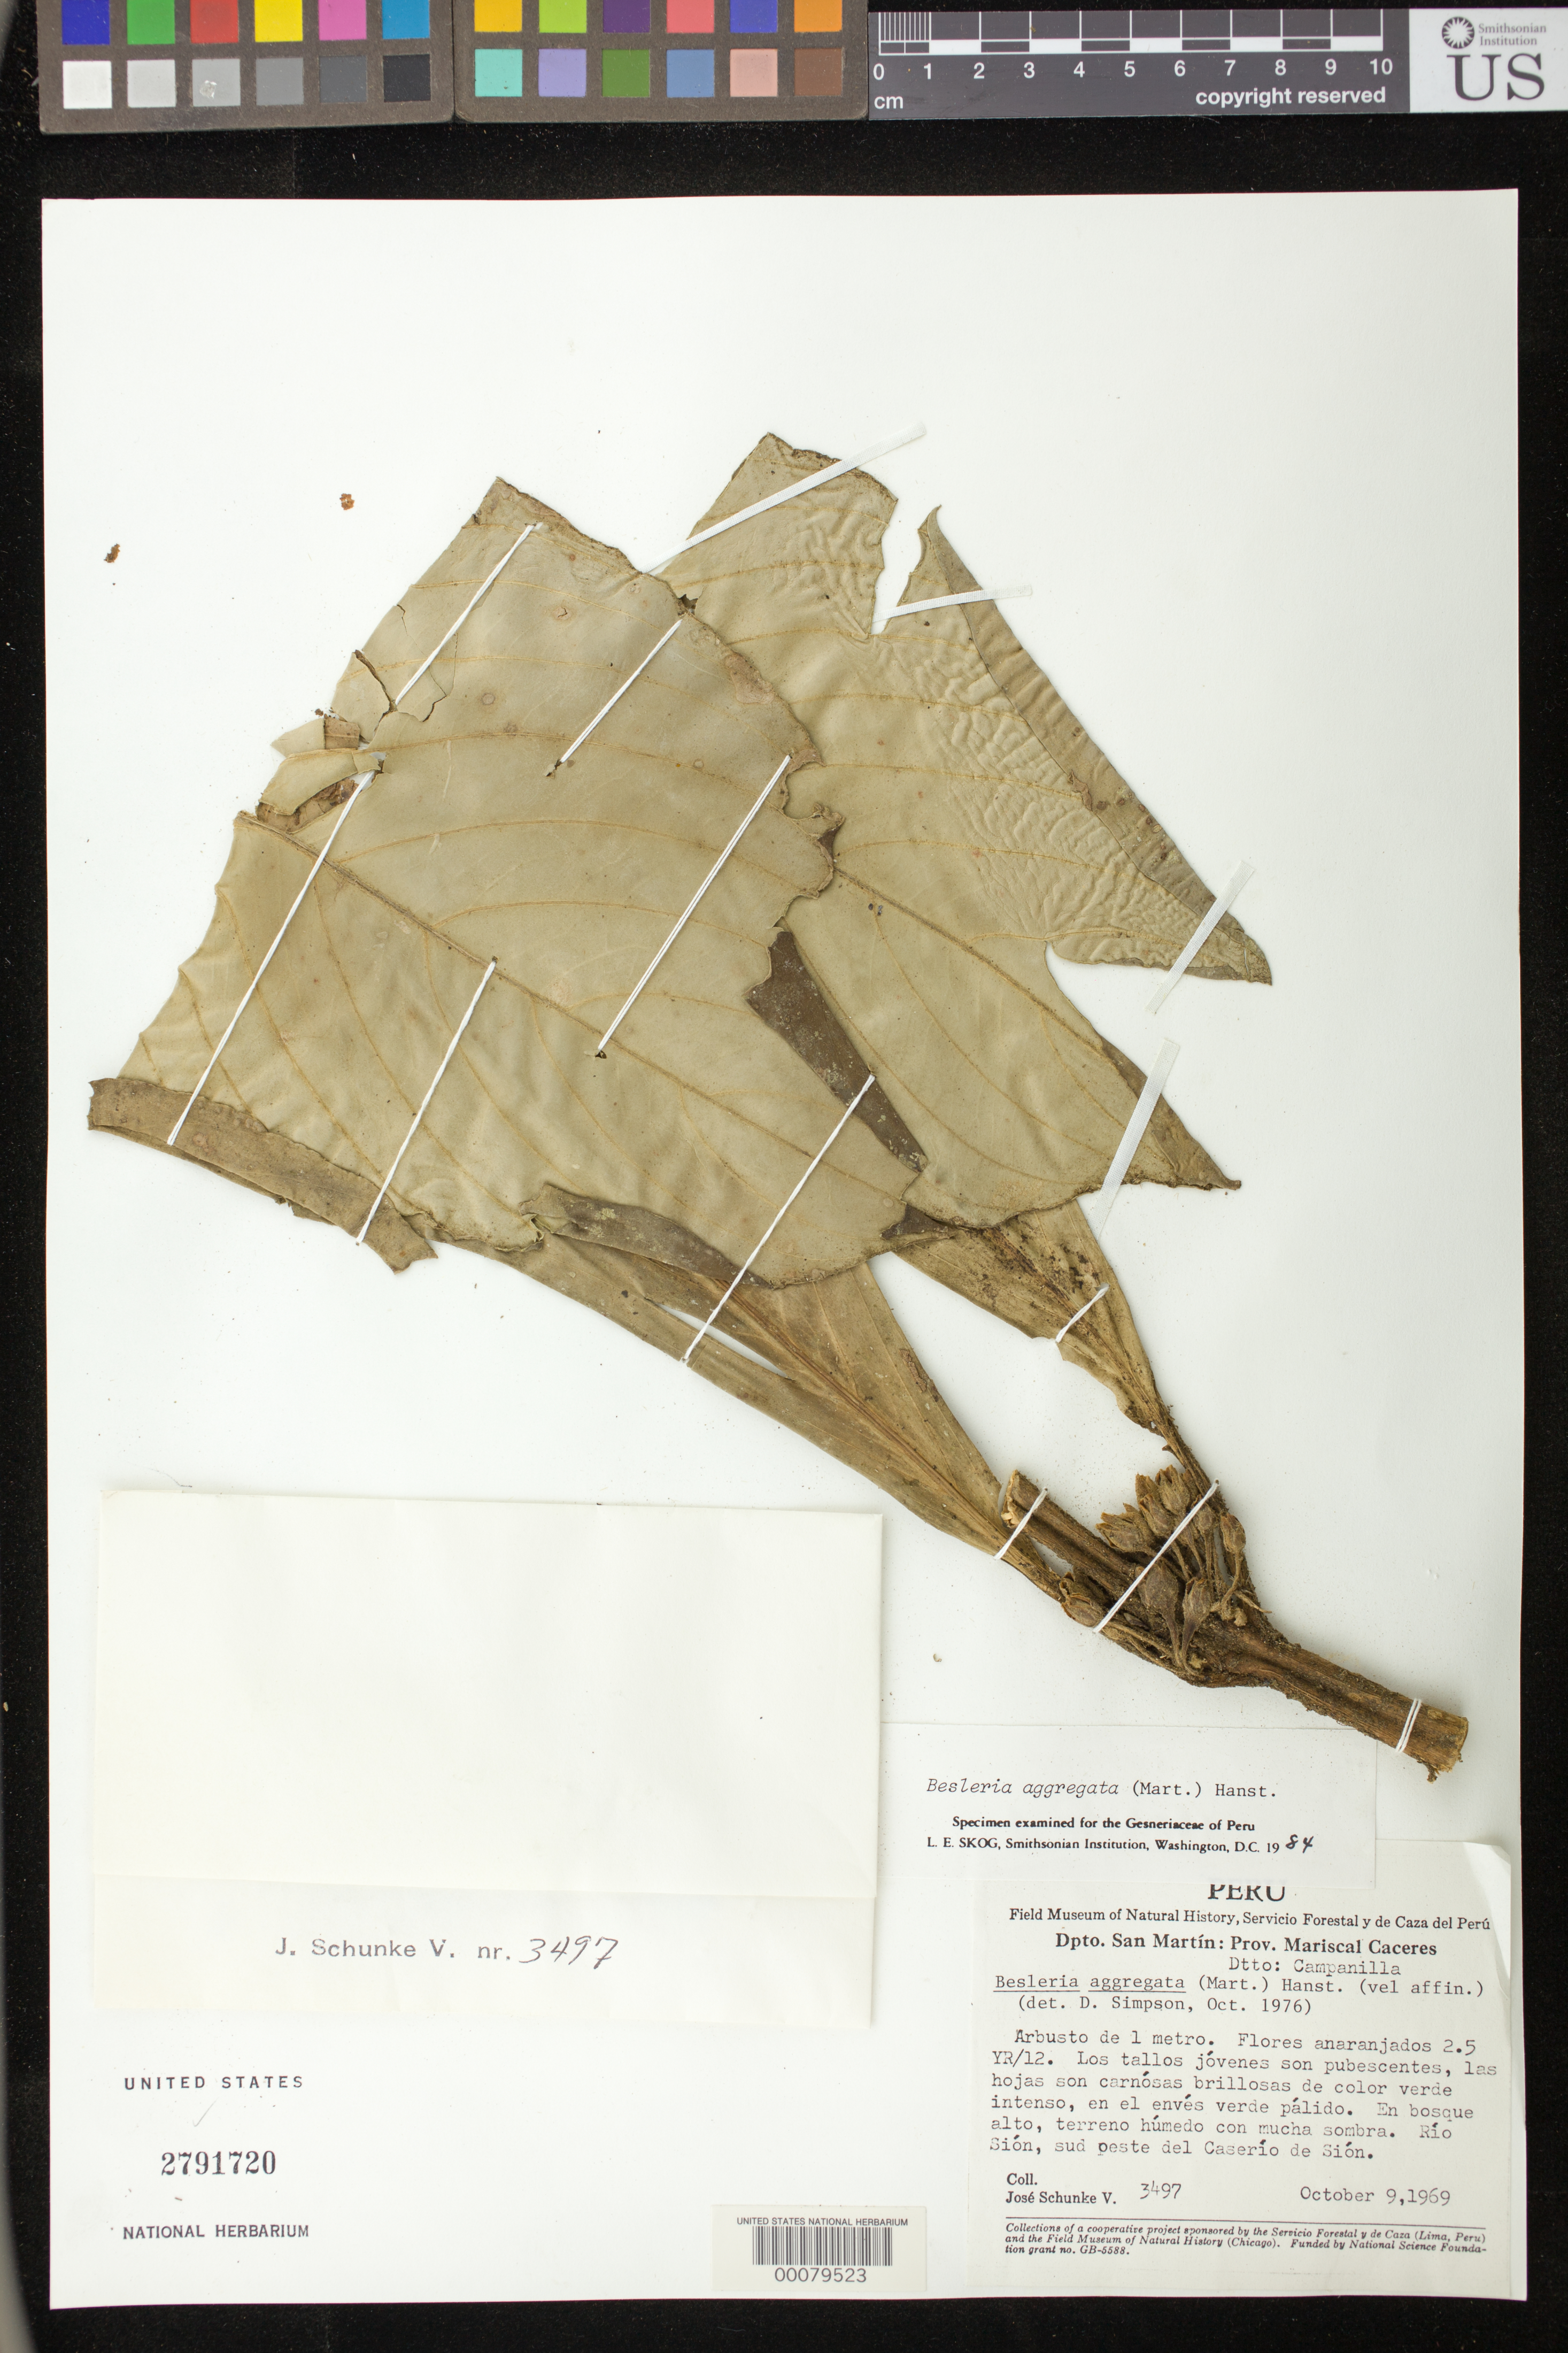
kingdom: Plantae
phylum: Tracheophyta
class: Magnoliopsida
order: Lamiales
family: Gesneriaceae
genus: Besleria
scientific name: Besleria aggregata var. aggregata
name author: (Mart.) Hanst.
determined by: Skog, Laurence E.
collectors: J. Schunke Vigo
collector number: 3497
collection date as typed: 09 Oct 1969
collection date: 1969-10-09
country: Peru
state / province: San Martín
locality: Prov. Mariscal Cáceres, Dtto Campanilla; Río Sión, SW del Caserío de Sión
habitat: En bosque alto, terreno húmedo con mucha sombra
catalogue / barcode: US 2791720